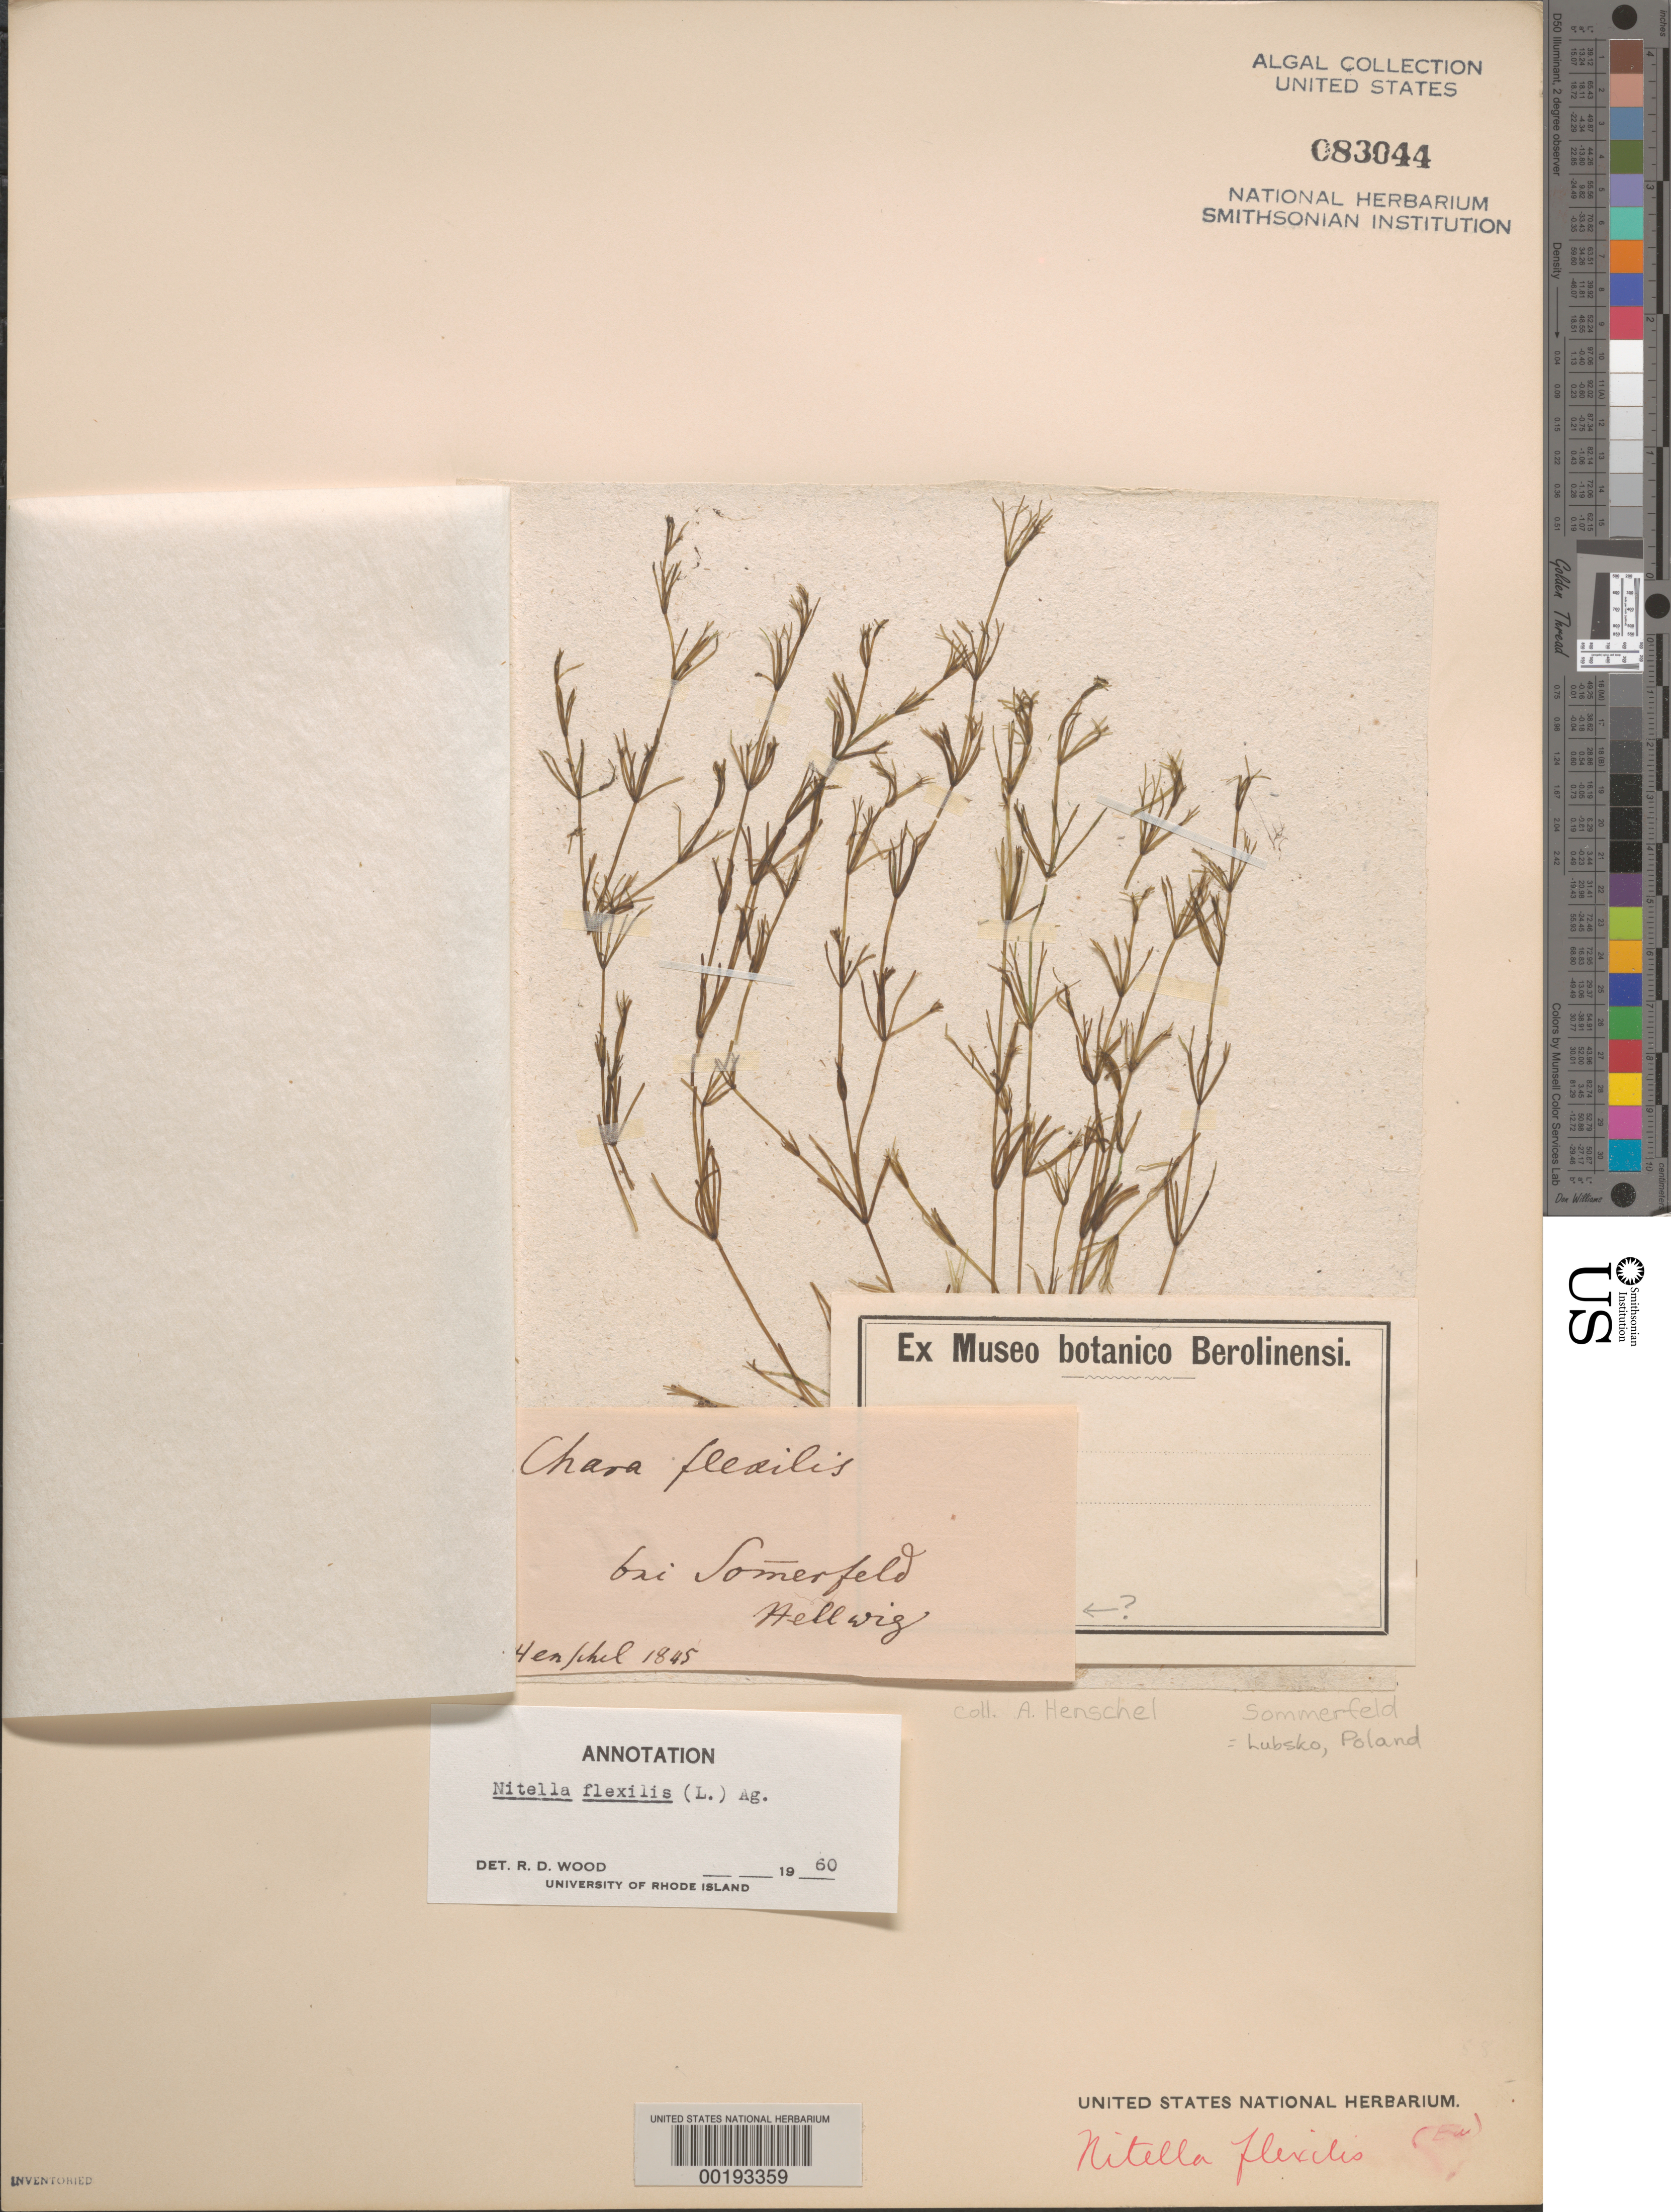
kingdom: Plantae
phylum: Charophyta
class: Charophyceae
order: Charales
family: Characeae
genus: Nitella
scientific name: Nitella flexilis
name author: (L.) C. Agardh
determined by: Wood, R. D.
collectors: A. Henschel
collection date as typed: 1845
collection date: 1845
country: Poland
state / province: Lubuskie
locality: Near lubsko (somerfeld)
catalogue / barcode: US 83044